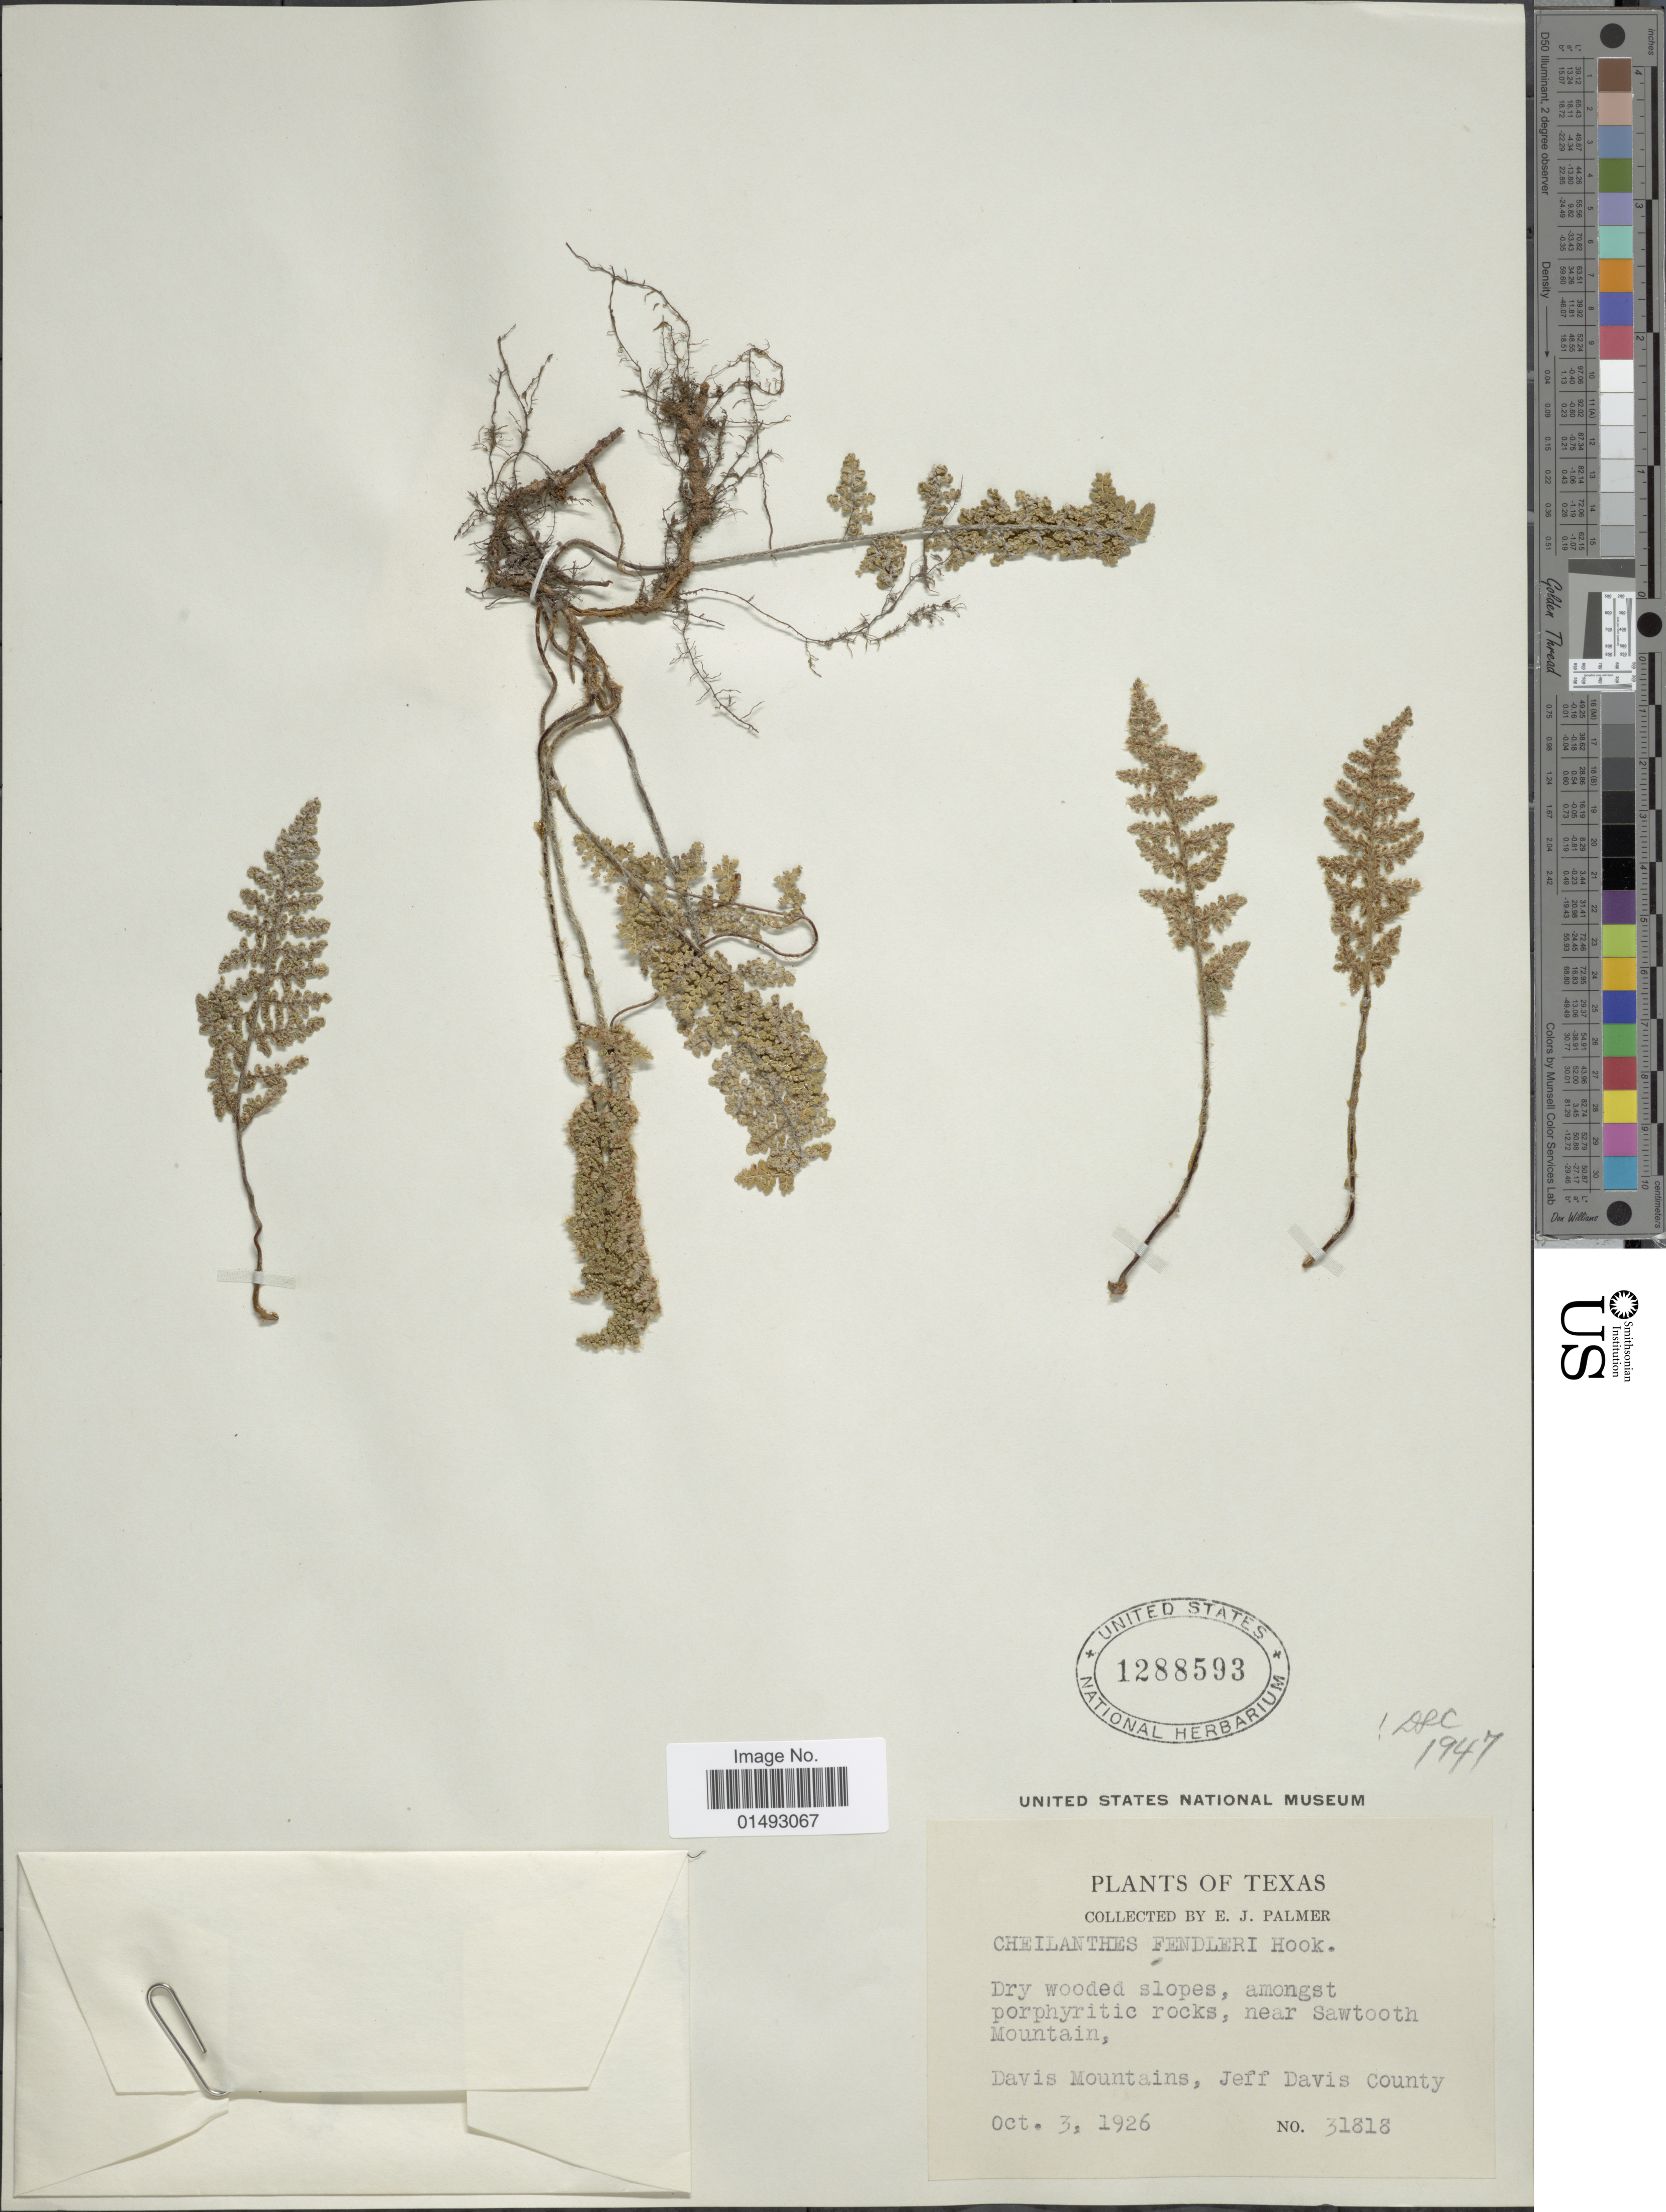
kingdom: Plantae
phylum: Tracheophyta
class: Polypodiopsida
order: Polypodiales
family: Pteridaceae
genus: Myriopteris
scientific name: Myriopteris fendleri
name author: (Hook.) E. Fourn.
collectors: E. J. Palmer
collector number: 31818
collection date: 1926-10-03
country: United States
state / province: Texas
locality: Dry wooded slopes, amongst porphyritic rocks, near Sawtooth Mountain, Davis Mountains, Jeff Davis County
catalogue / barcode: US 1288593